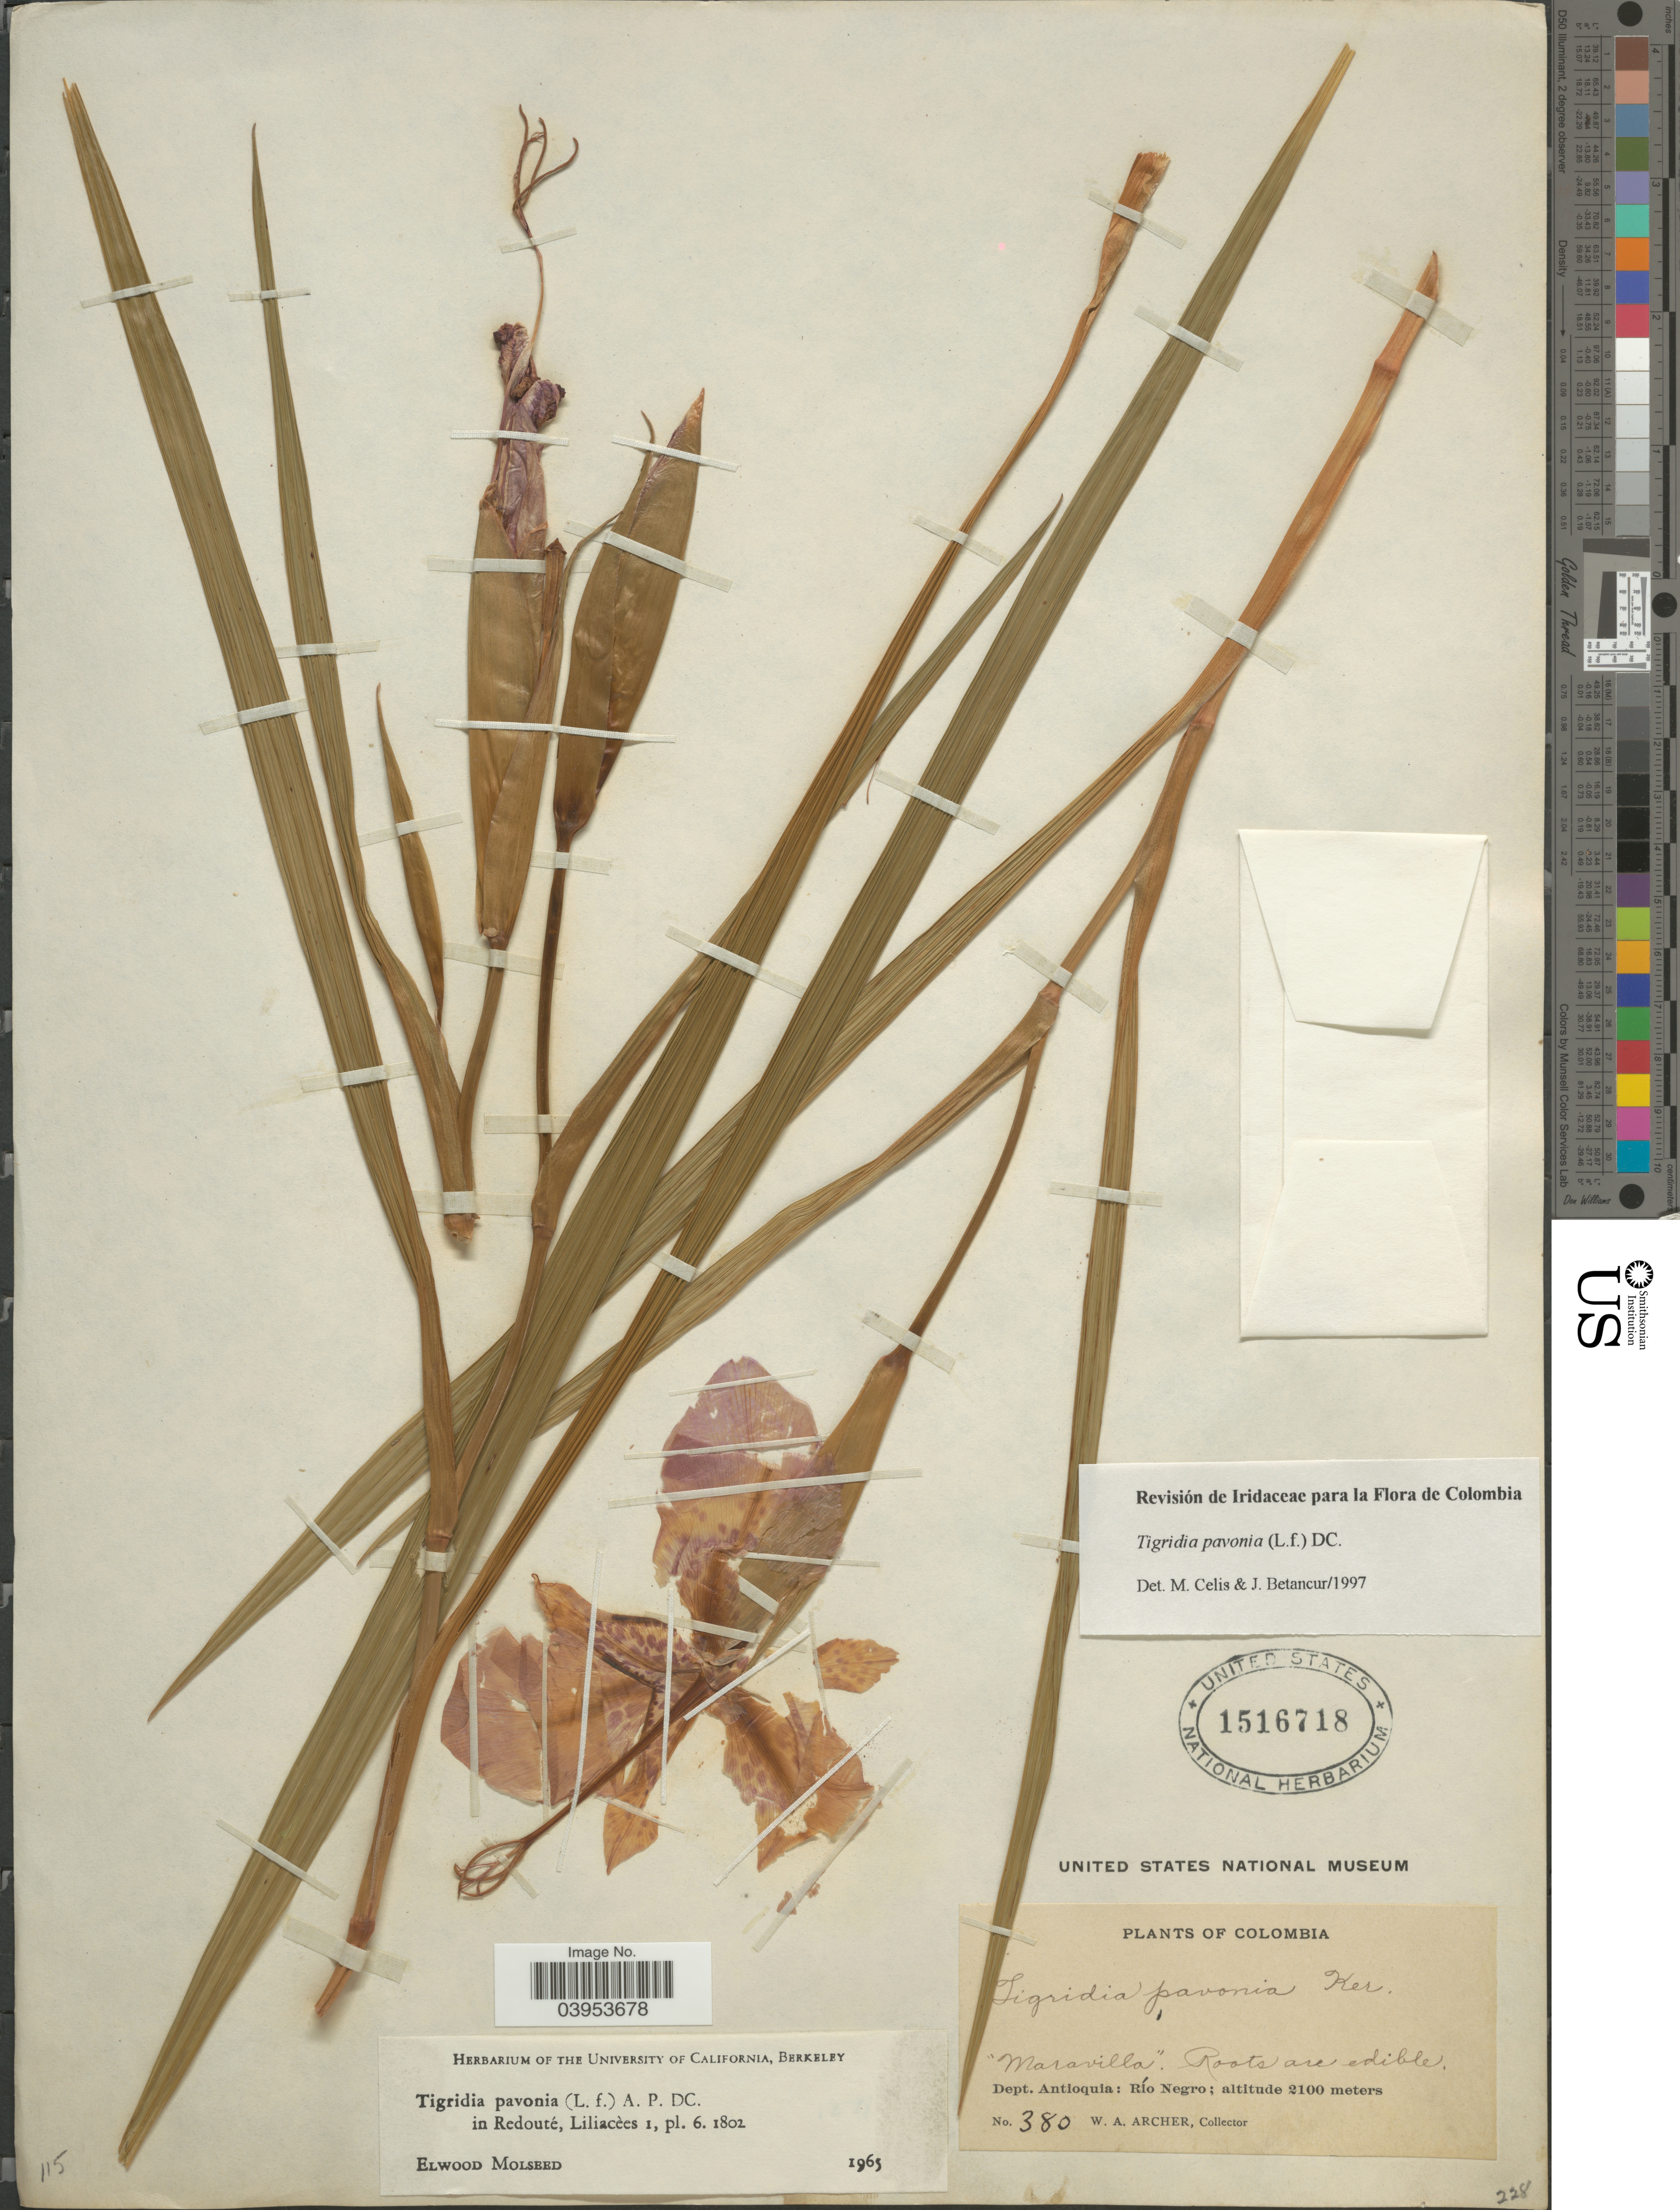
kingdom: Plantae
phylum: Tracheophyta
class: Liliopsida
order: Asparagales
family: Iridaceae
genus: Tigridia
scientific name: Tigridia pavonia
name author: (L. f.) DC.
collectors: W. Archer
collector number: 380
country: Colombia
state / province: Antioquia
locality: Dept. Antioquia: Río Negro.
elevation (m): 2100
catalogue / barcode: US 1516718